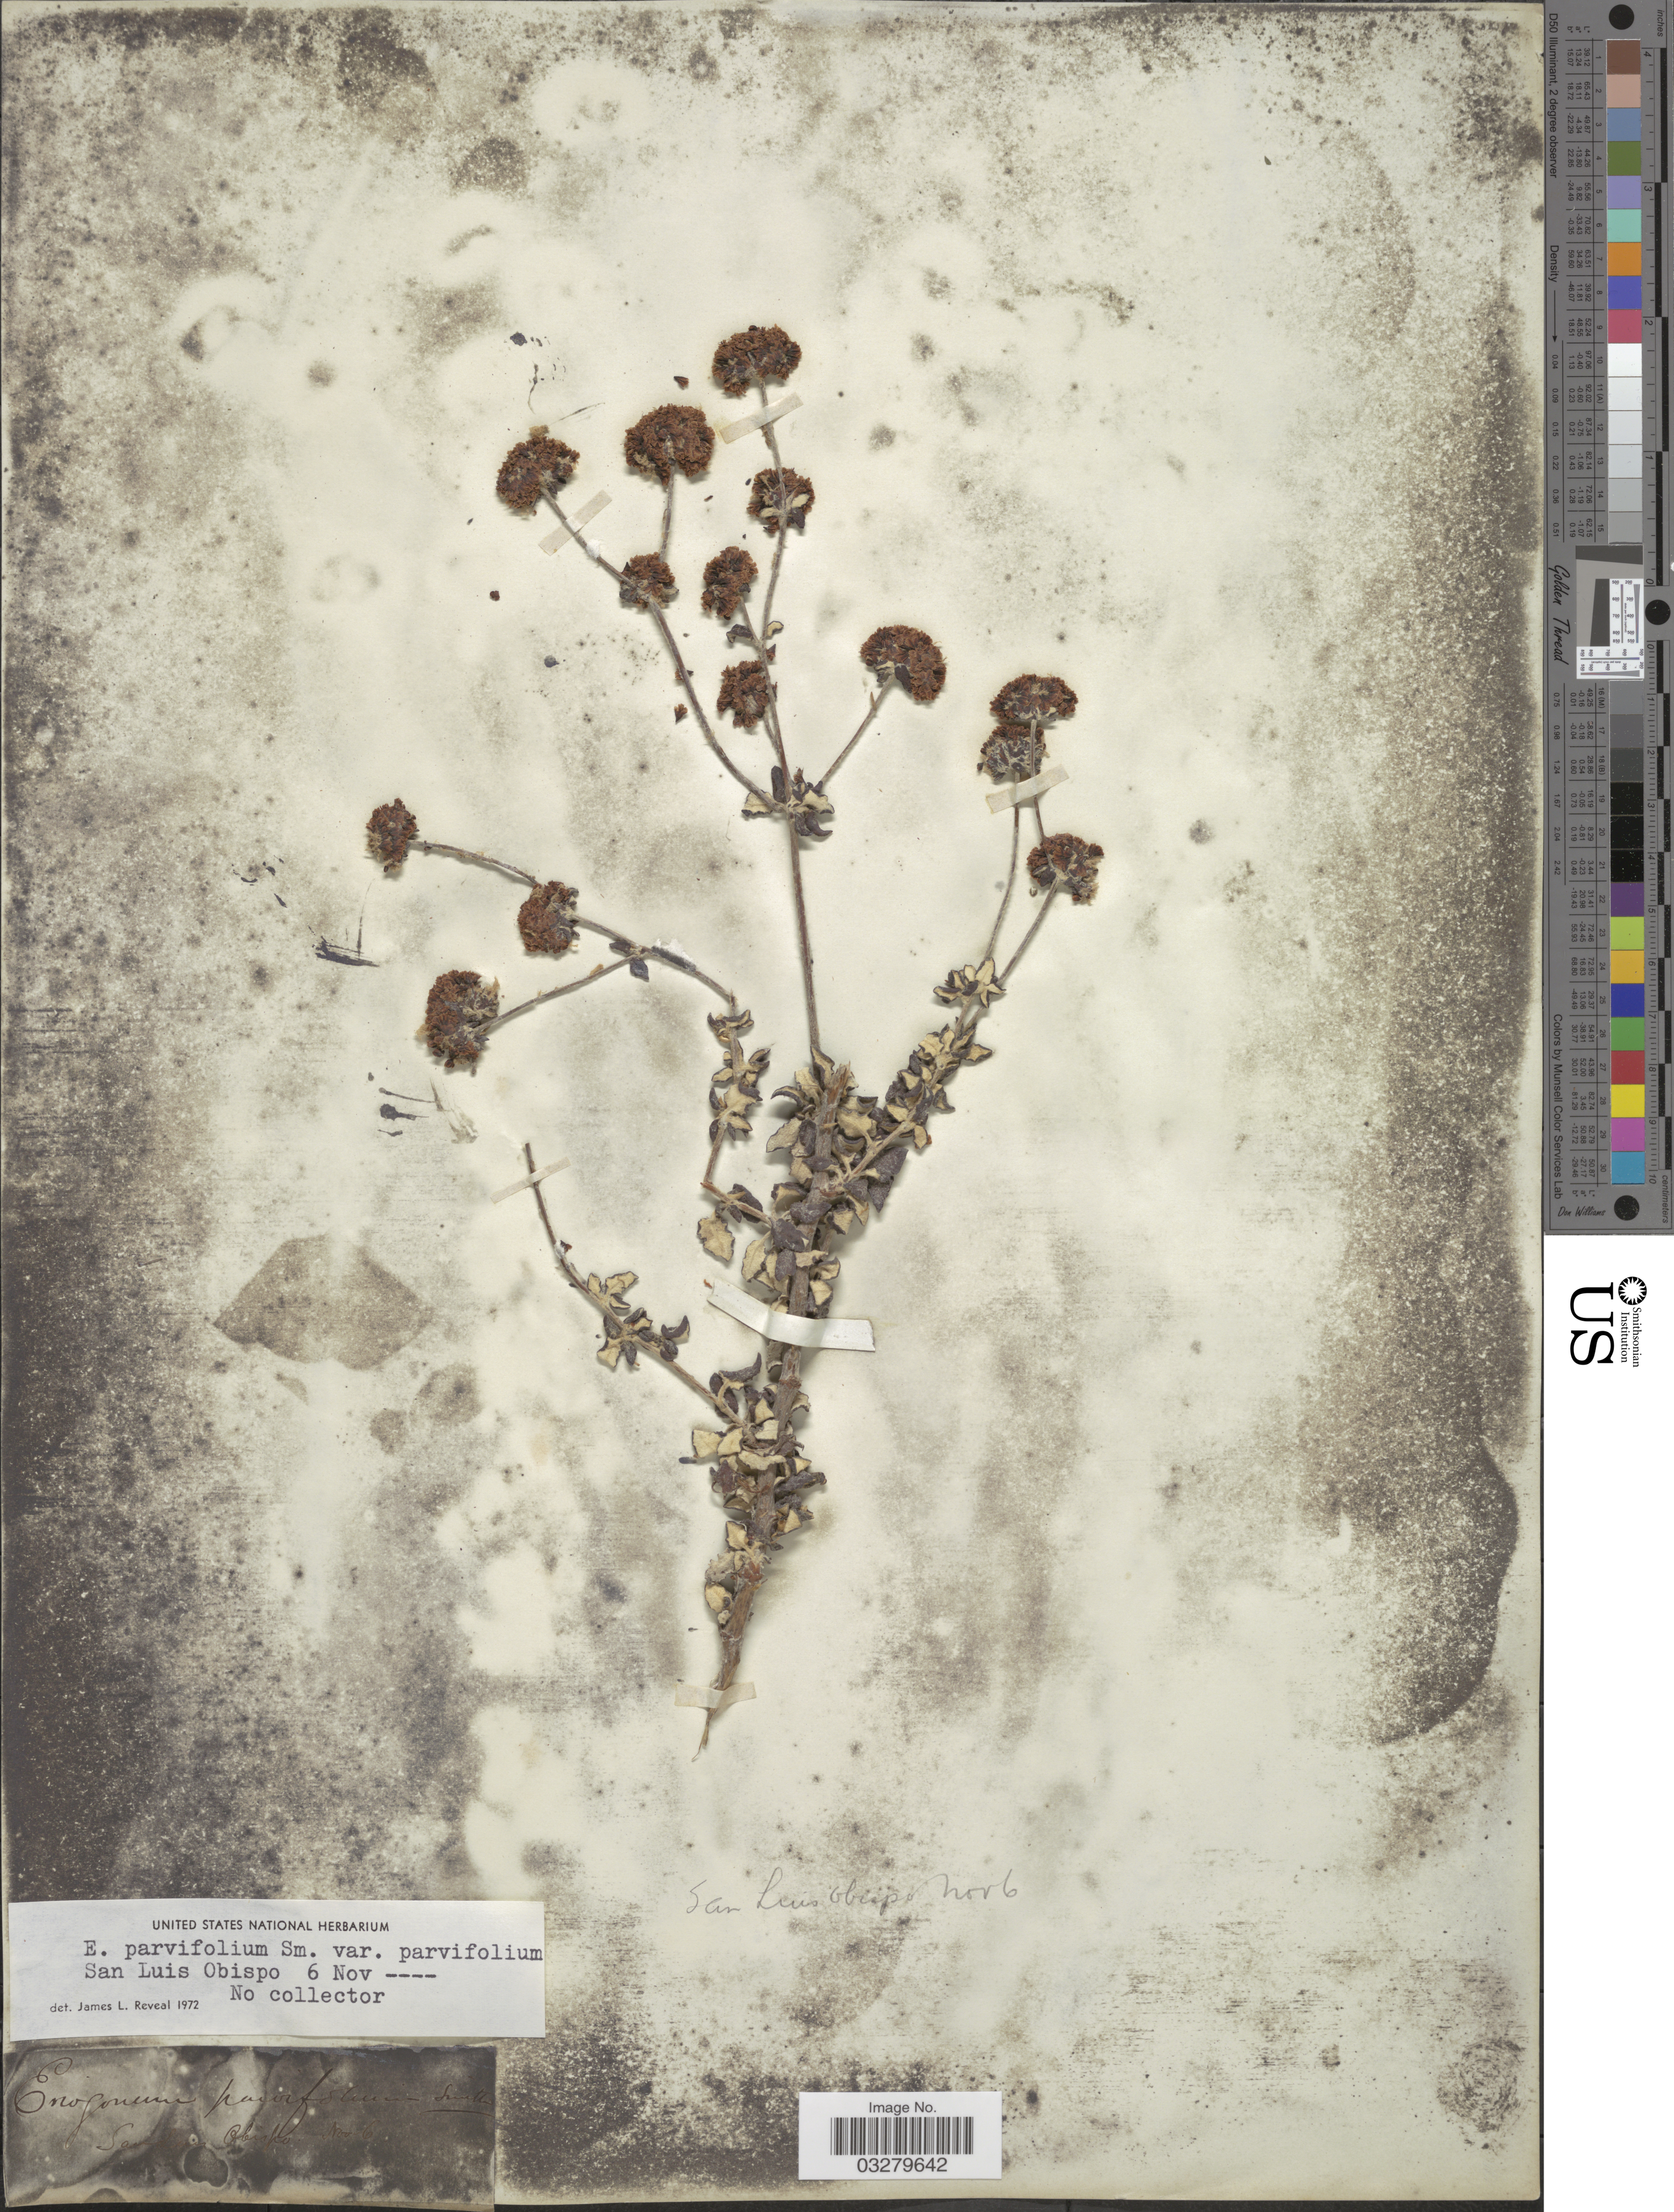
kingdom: Plantae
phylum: Tracheophyta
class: Magnoliopsida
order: Caryophyllales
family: Polygonaceae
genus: Eriogonum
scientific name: Eriogonum parviflorum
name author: Nutt.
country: United States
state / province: California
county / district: San Luis Obispo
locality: San Luis Obispo.